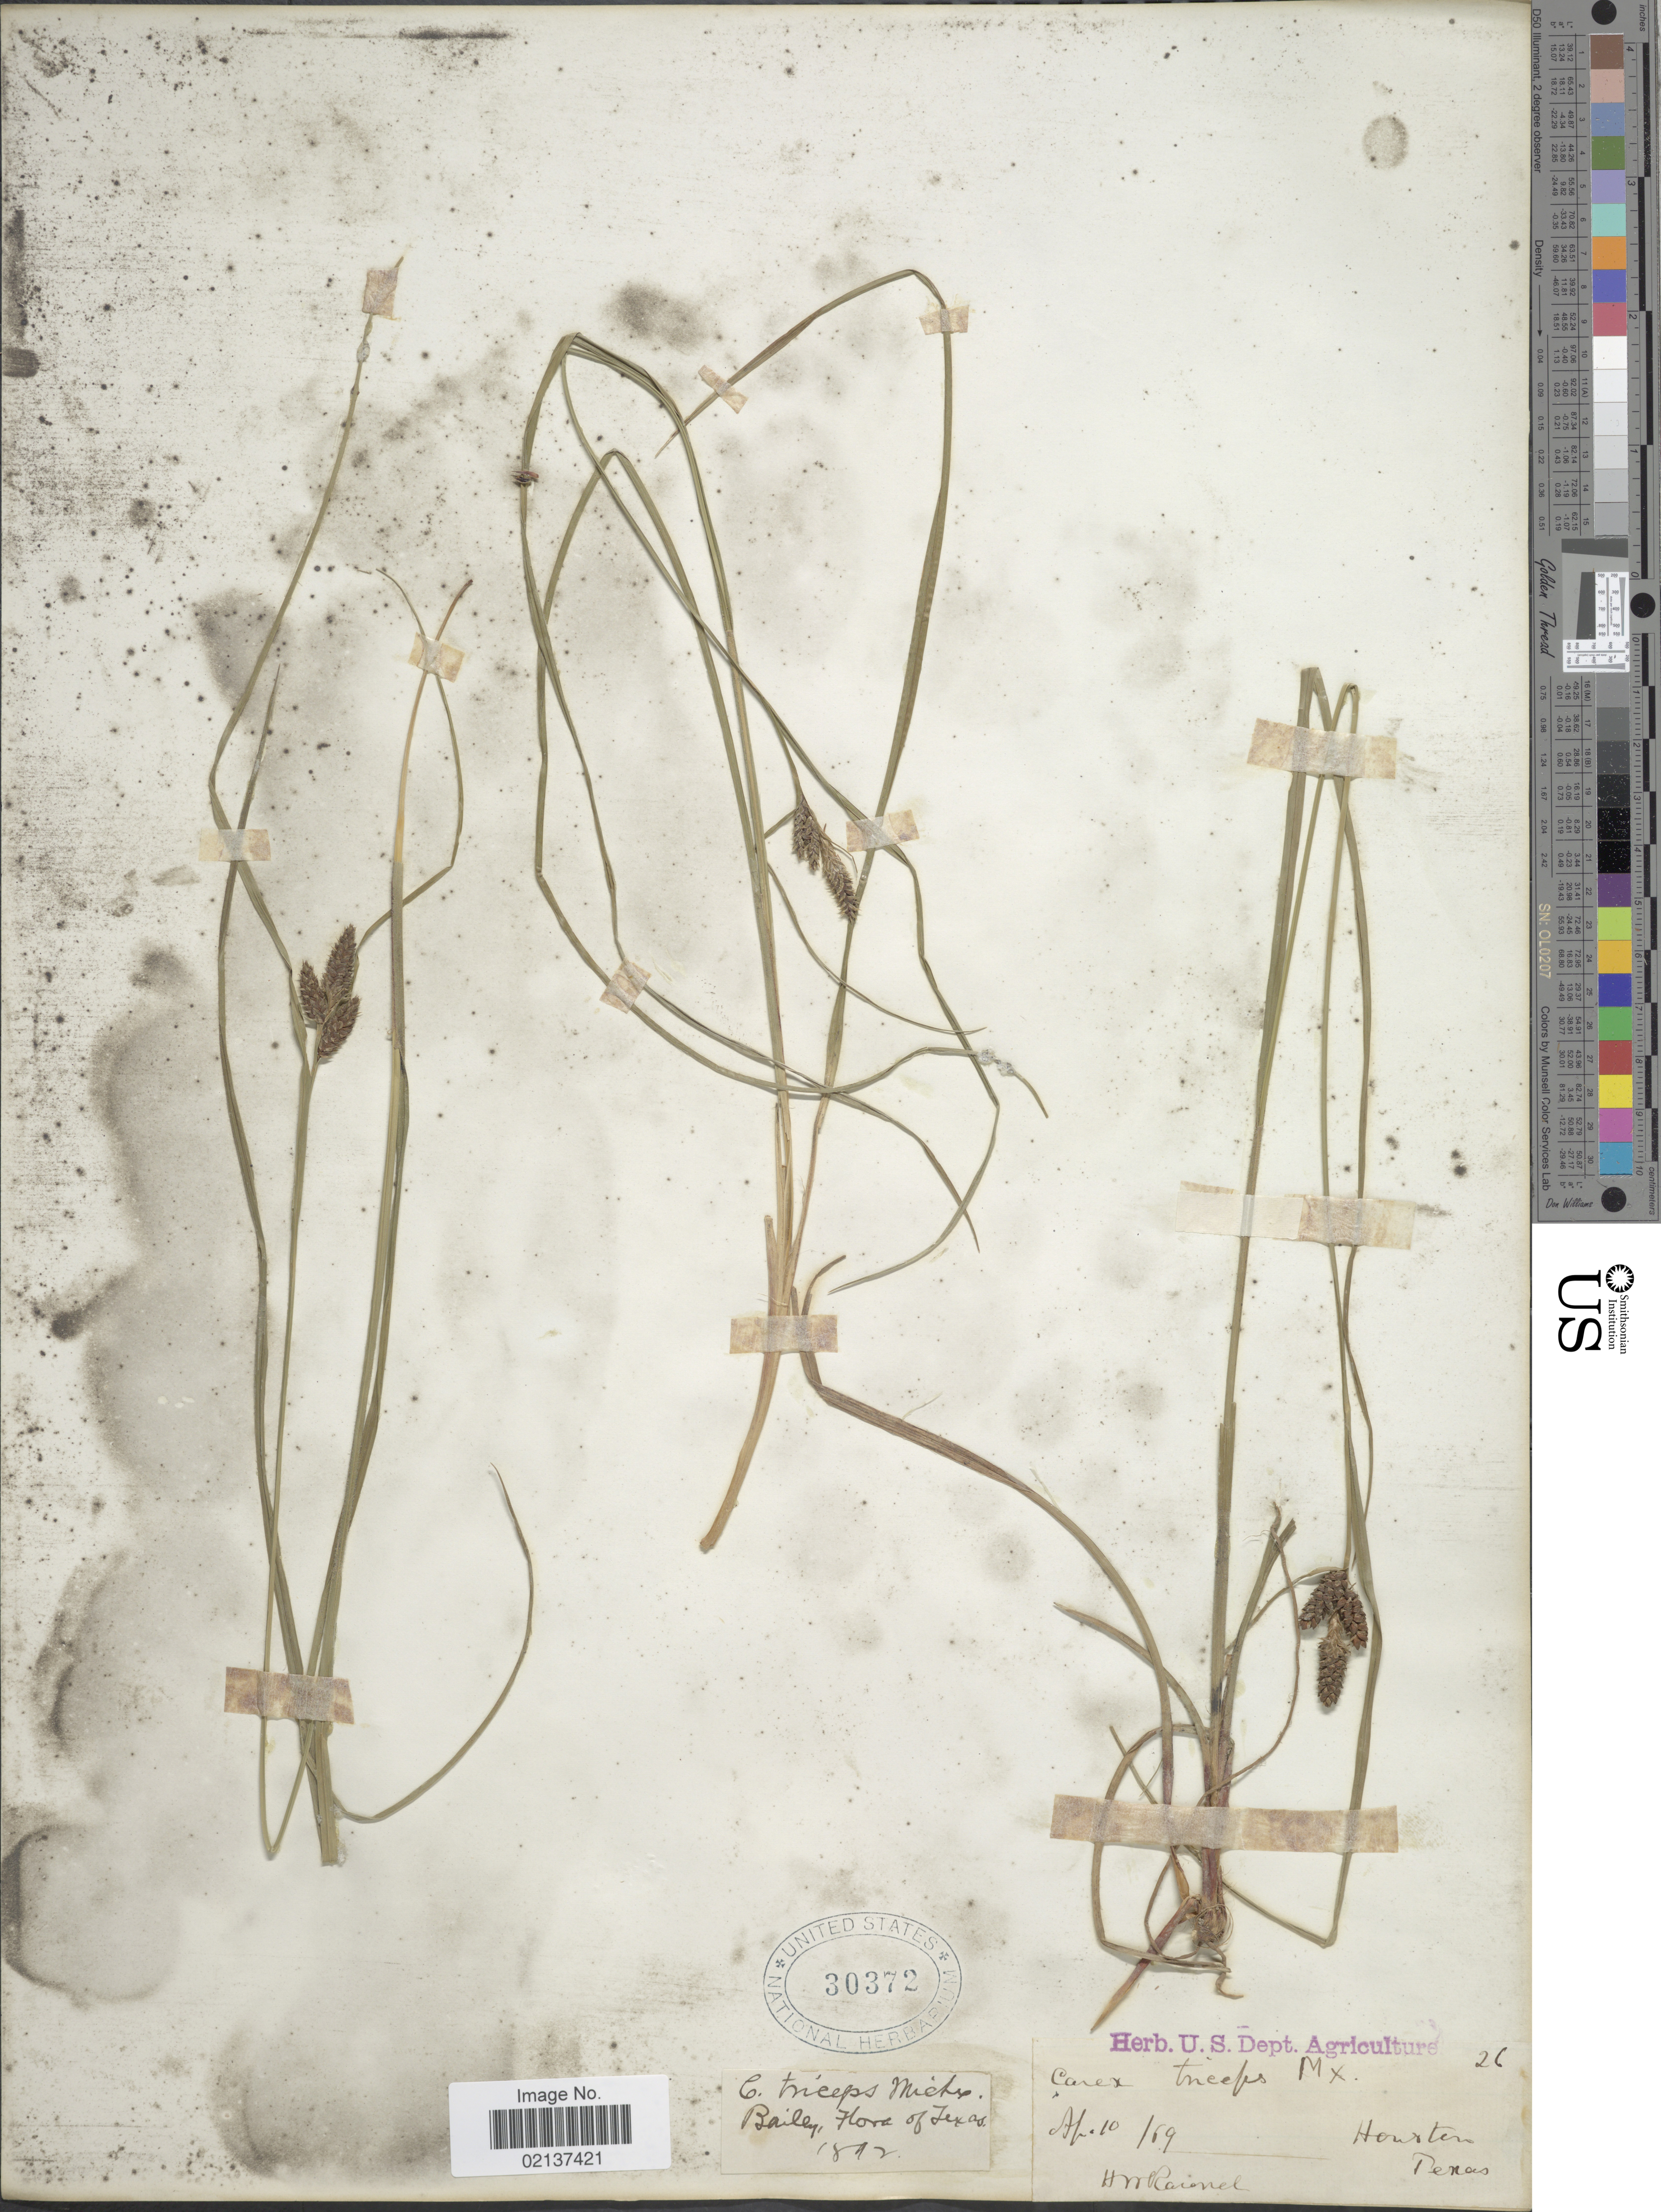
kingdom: Plantae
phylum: Tracheophyta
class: Liliopsida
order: Poales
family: Cyperaceae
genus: Carex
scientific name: Carex hirsutella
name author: Mack.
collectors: H. Ravenel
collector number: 26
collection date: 1869-04-10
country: United States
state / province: Texas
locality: Houston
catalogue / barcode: US 30372